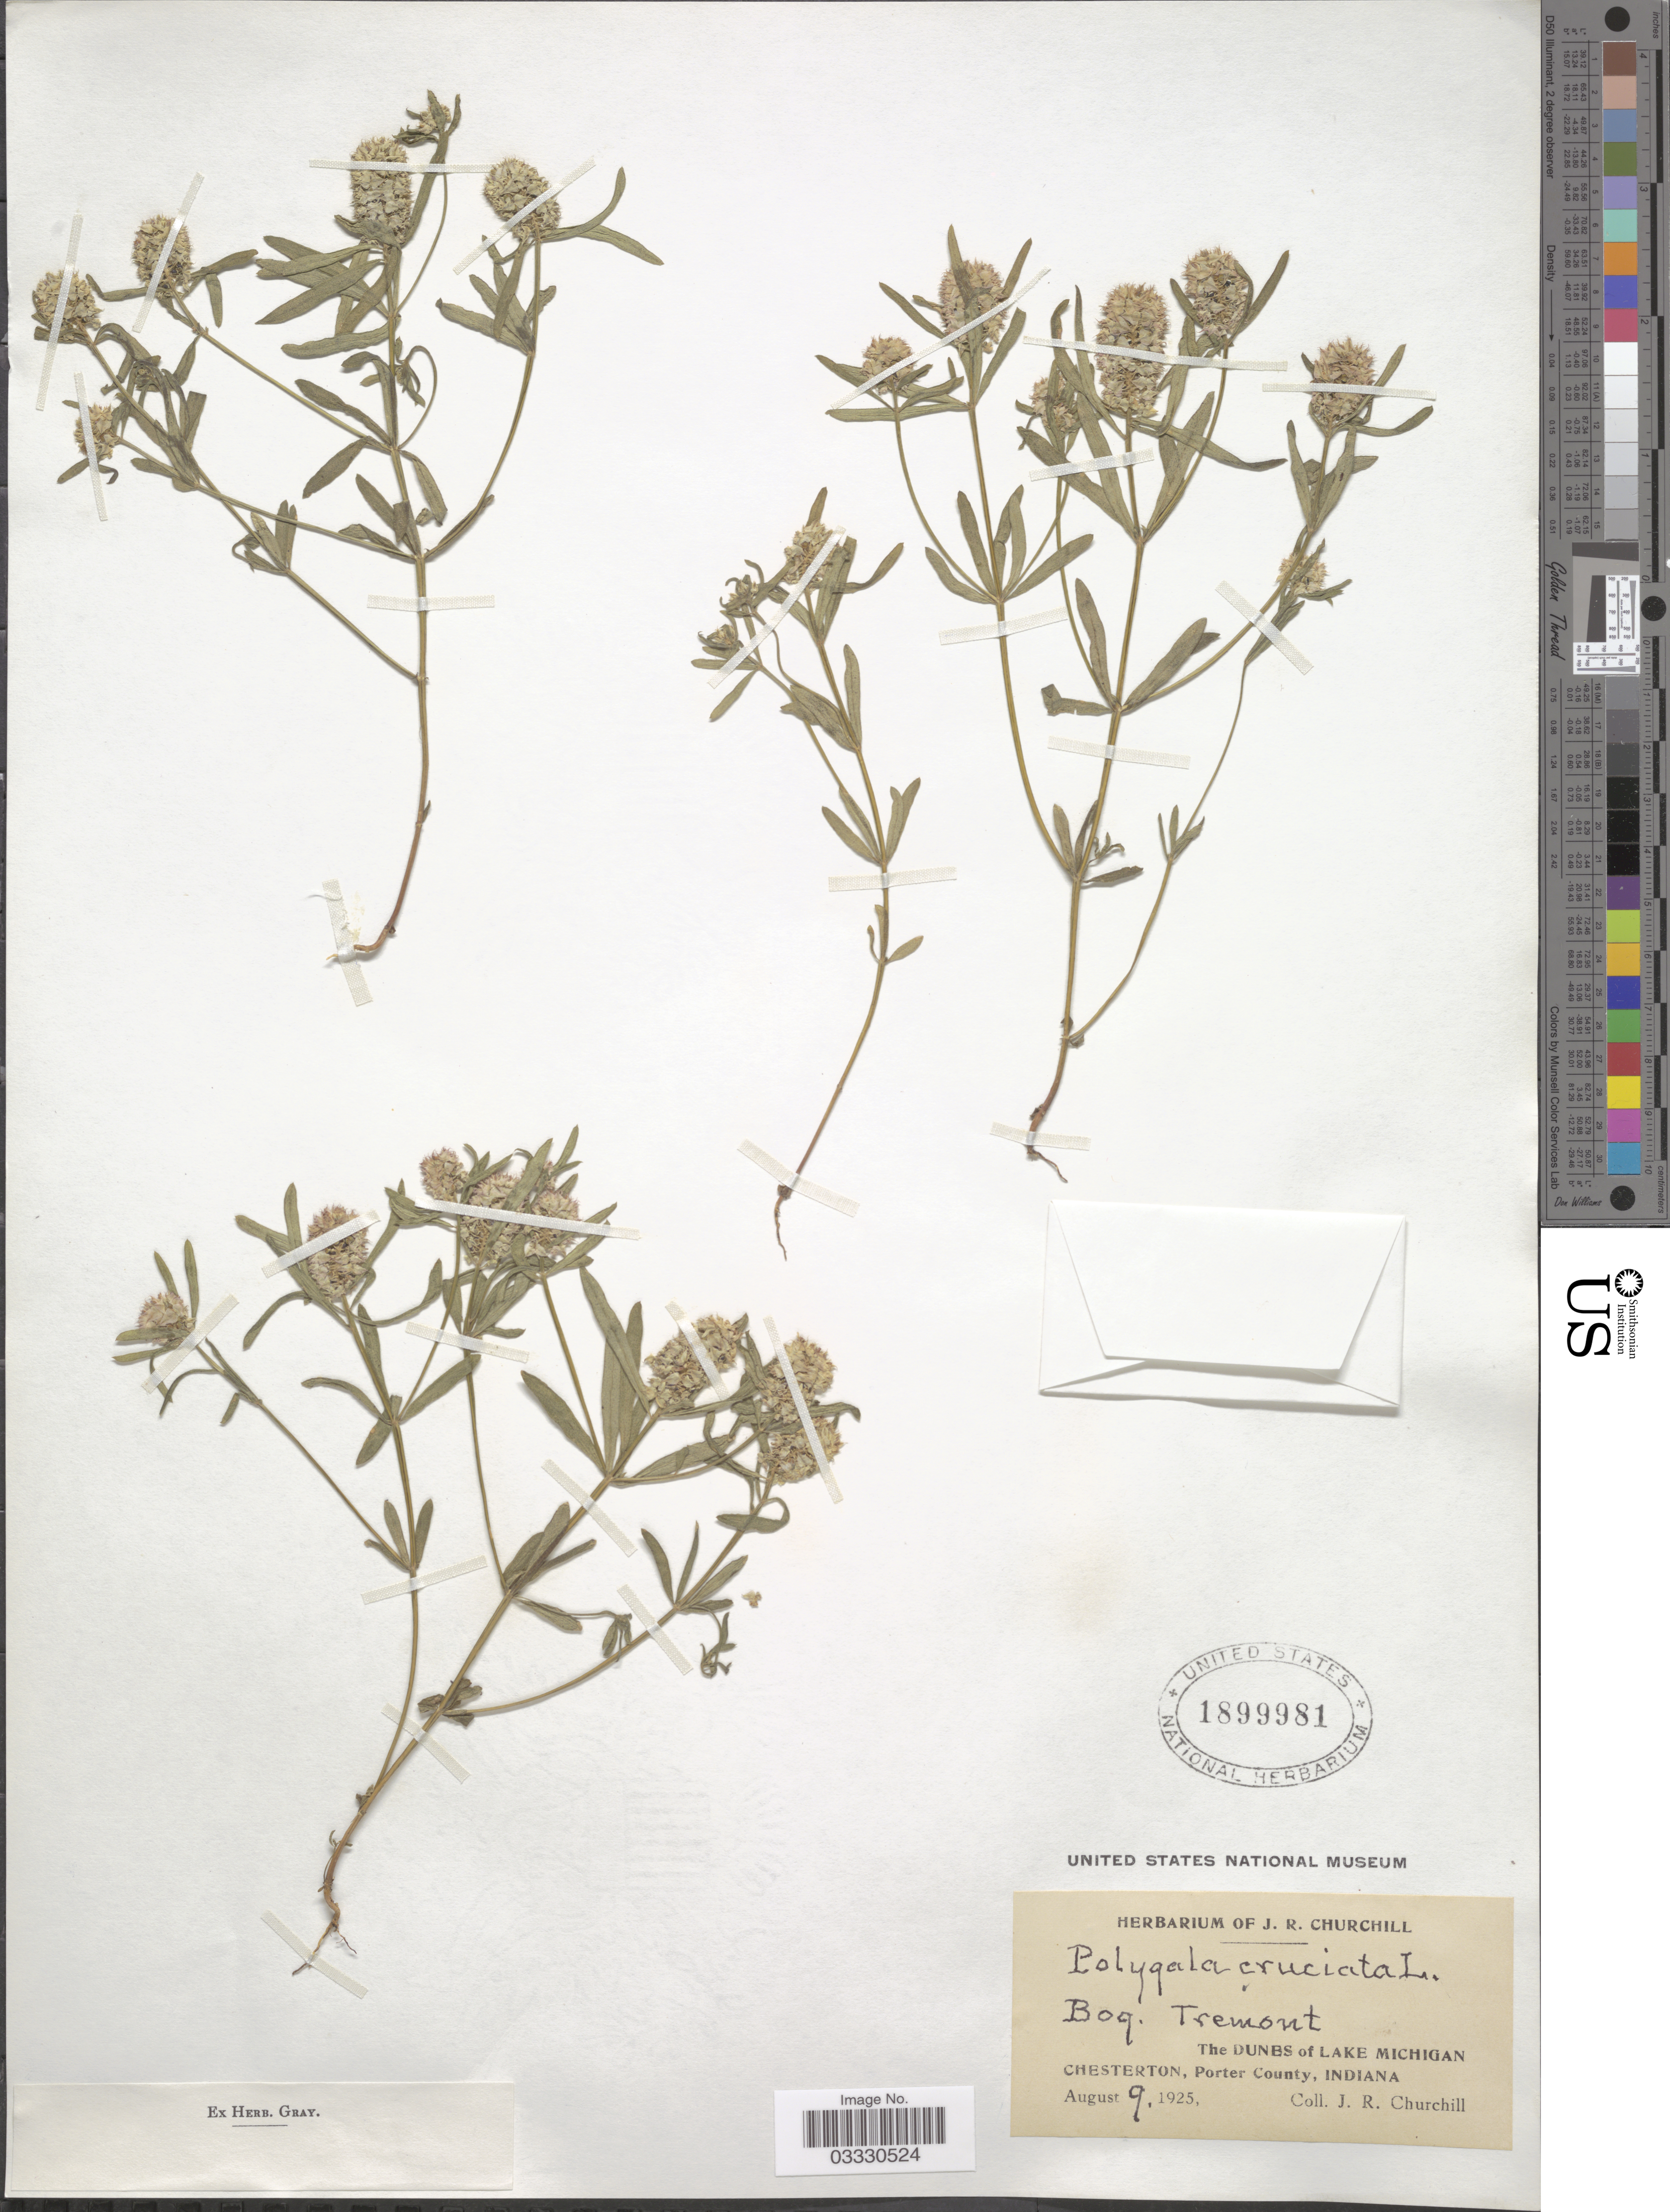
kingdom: Plantae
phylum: Tracheophyta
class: Magnoliopsida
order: Fabales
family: Polygalaceae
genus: Polygala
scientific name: Polygala cruciata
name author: L.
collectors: J. Churchill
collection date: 1925-08-09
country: United States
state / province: Indiana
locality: Tremont. The Dunes of Lake Michigan, Chesterton, Porter County.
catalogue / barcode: US 1899981